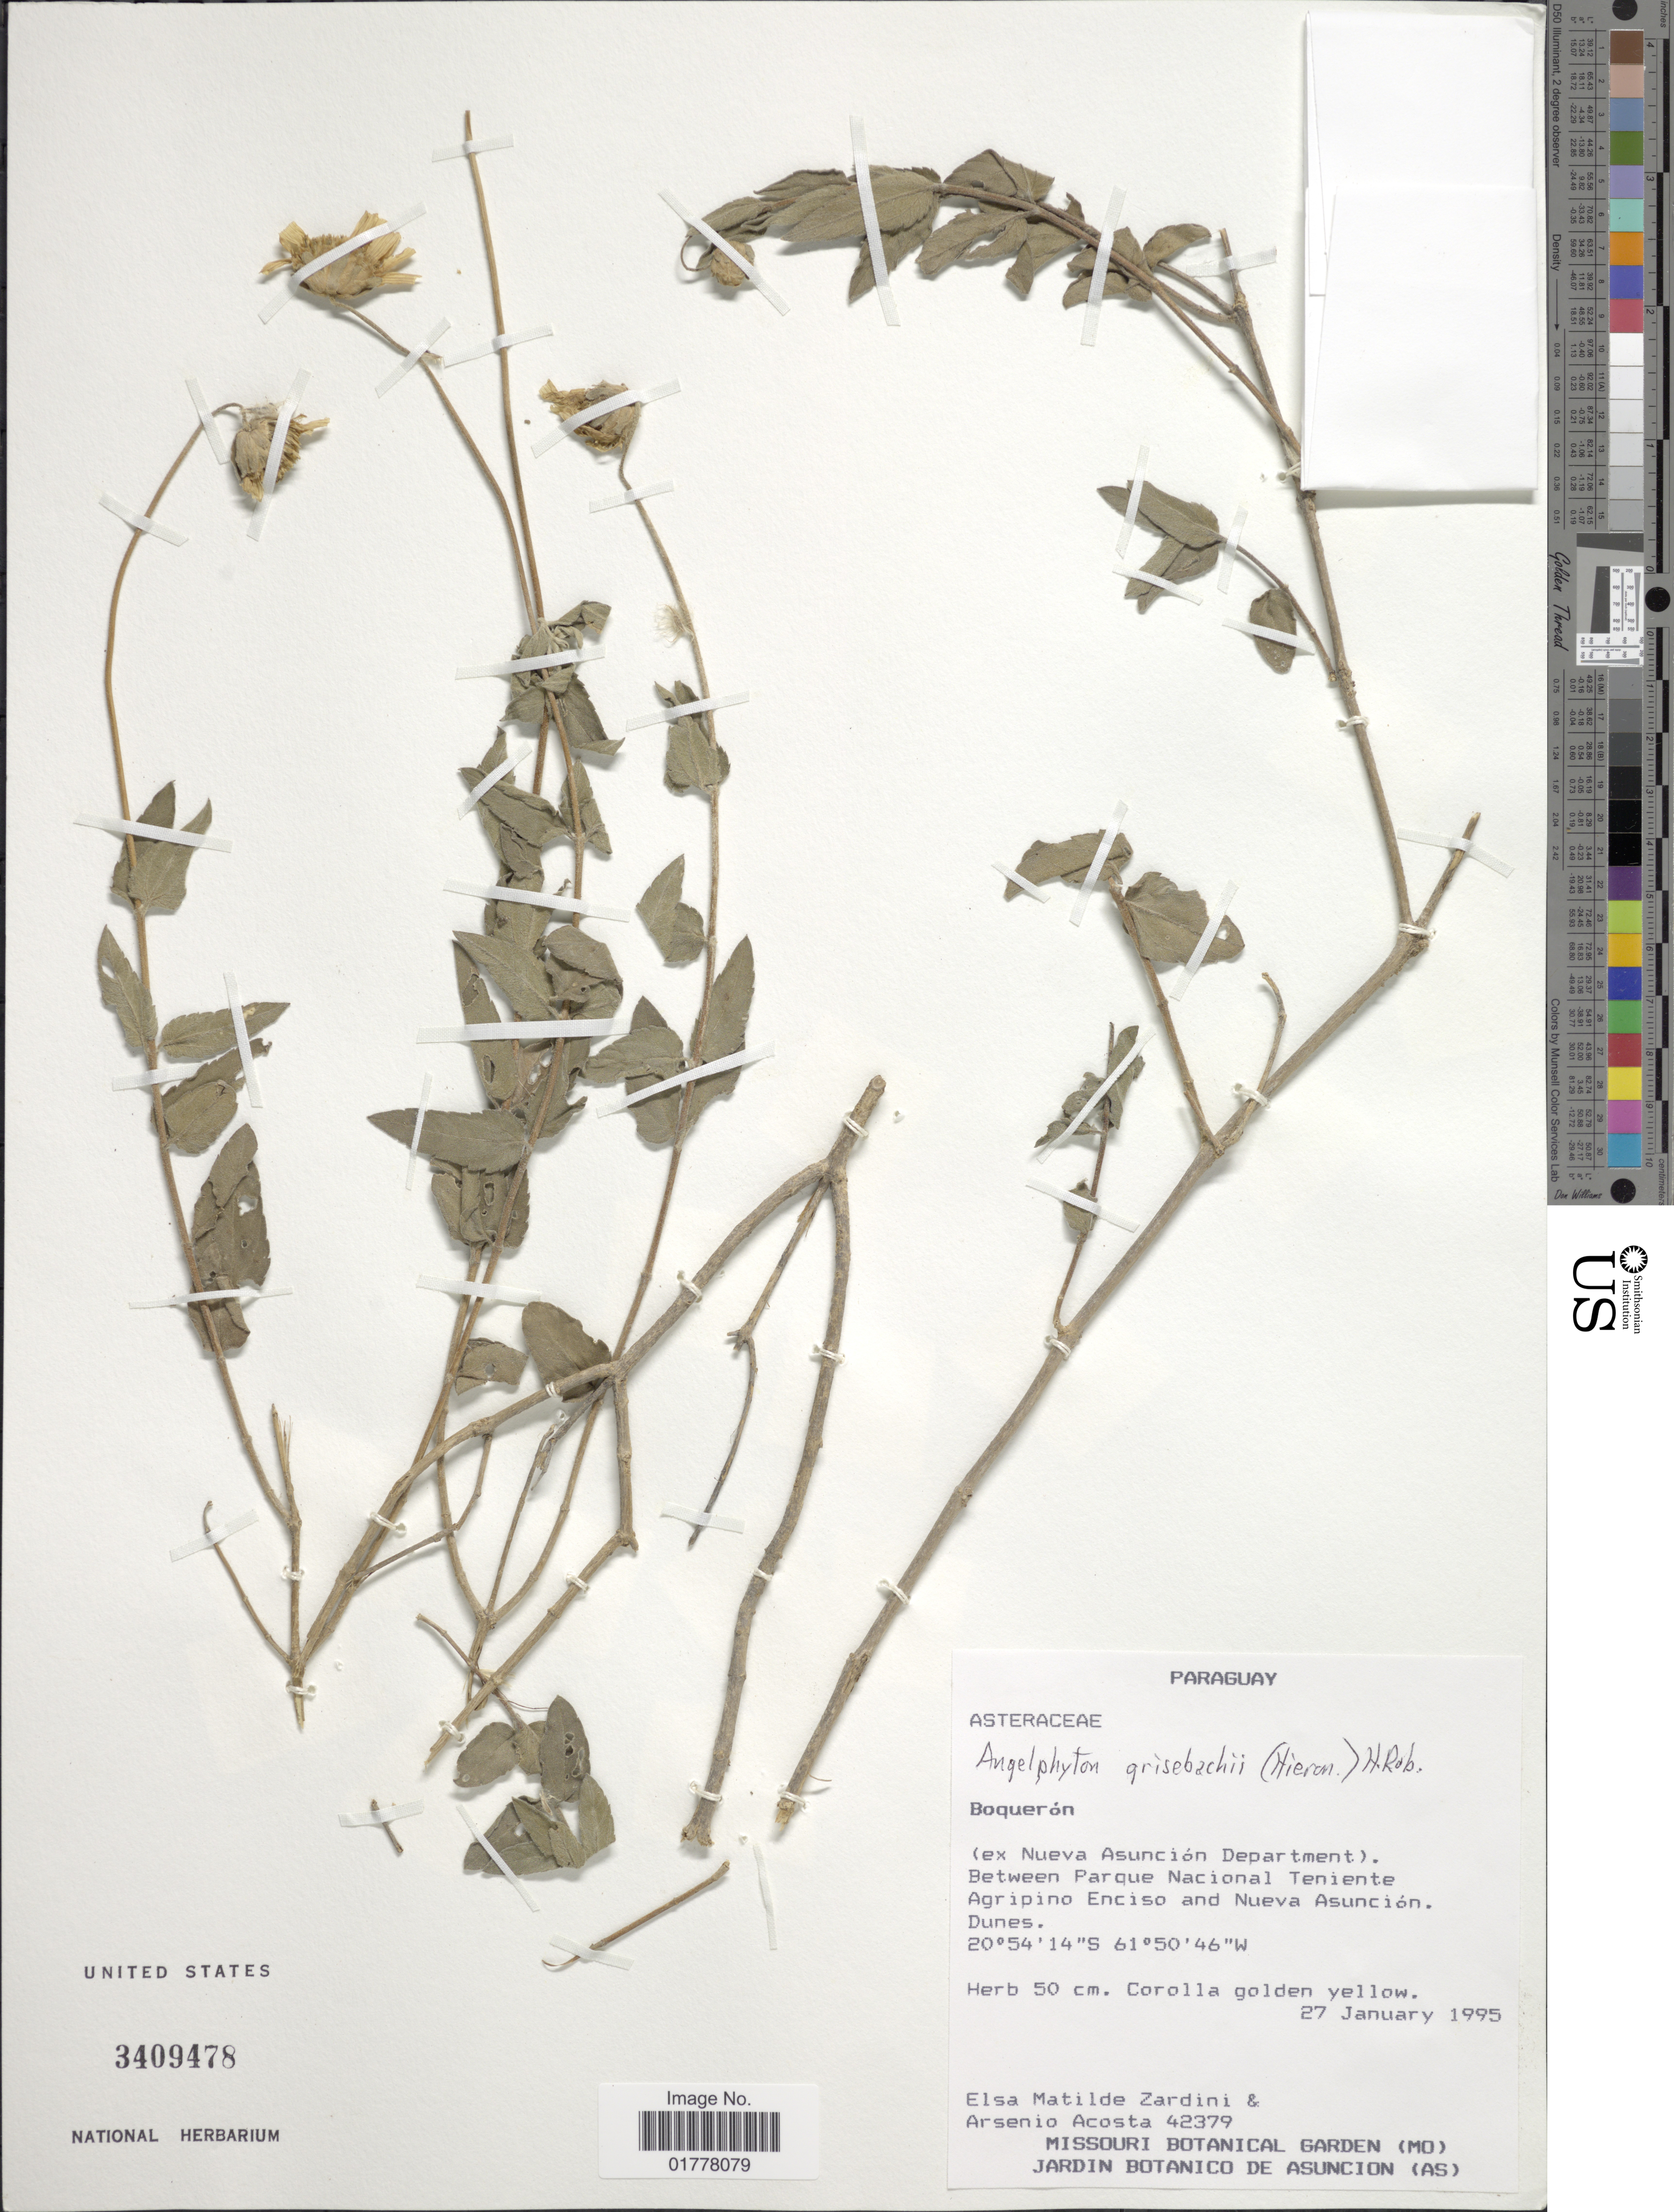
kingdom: Plantae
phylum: Tracheophyta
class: Magnoliopsida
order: Asterales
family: Asteraceae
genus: Angelphytum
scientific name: Angelphytum grisebachii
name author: Baker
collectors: E. M. Zardini & A. Acosta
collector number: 42379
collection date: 1995-01-27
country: Paraguay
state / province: Boqueron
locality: Boquerón. (ex Nueva Asunción Department). Between Parque Nacional Teniente Agripino Enciso and Nueva Asunción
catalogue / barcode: US 3409478